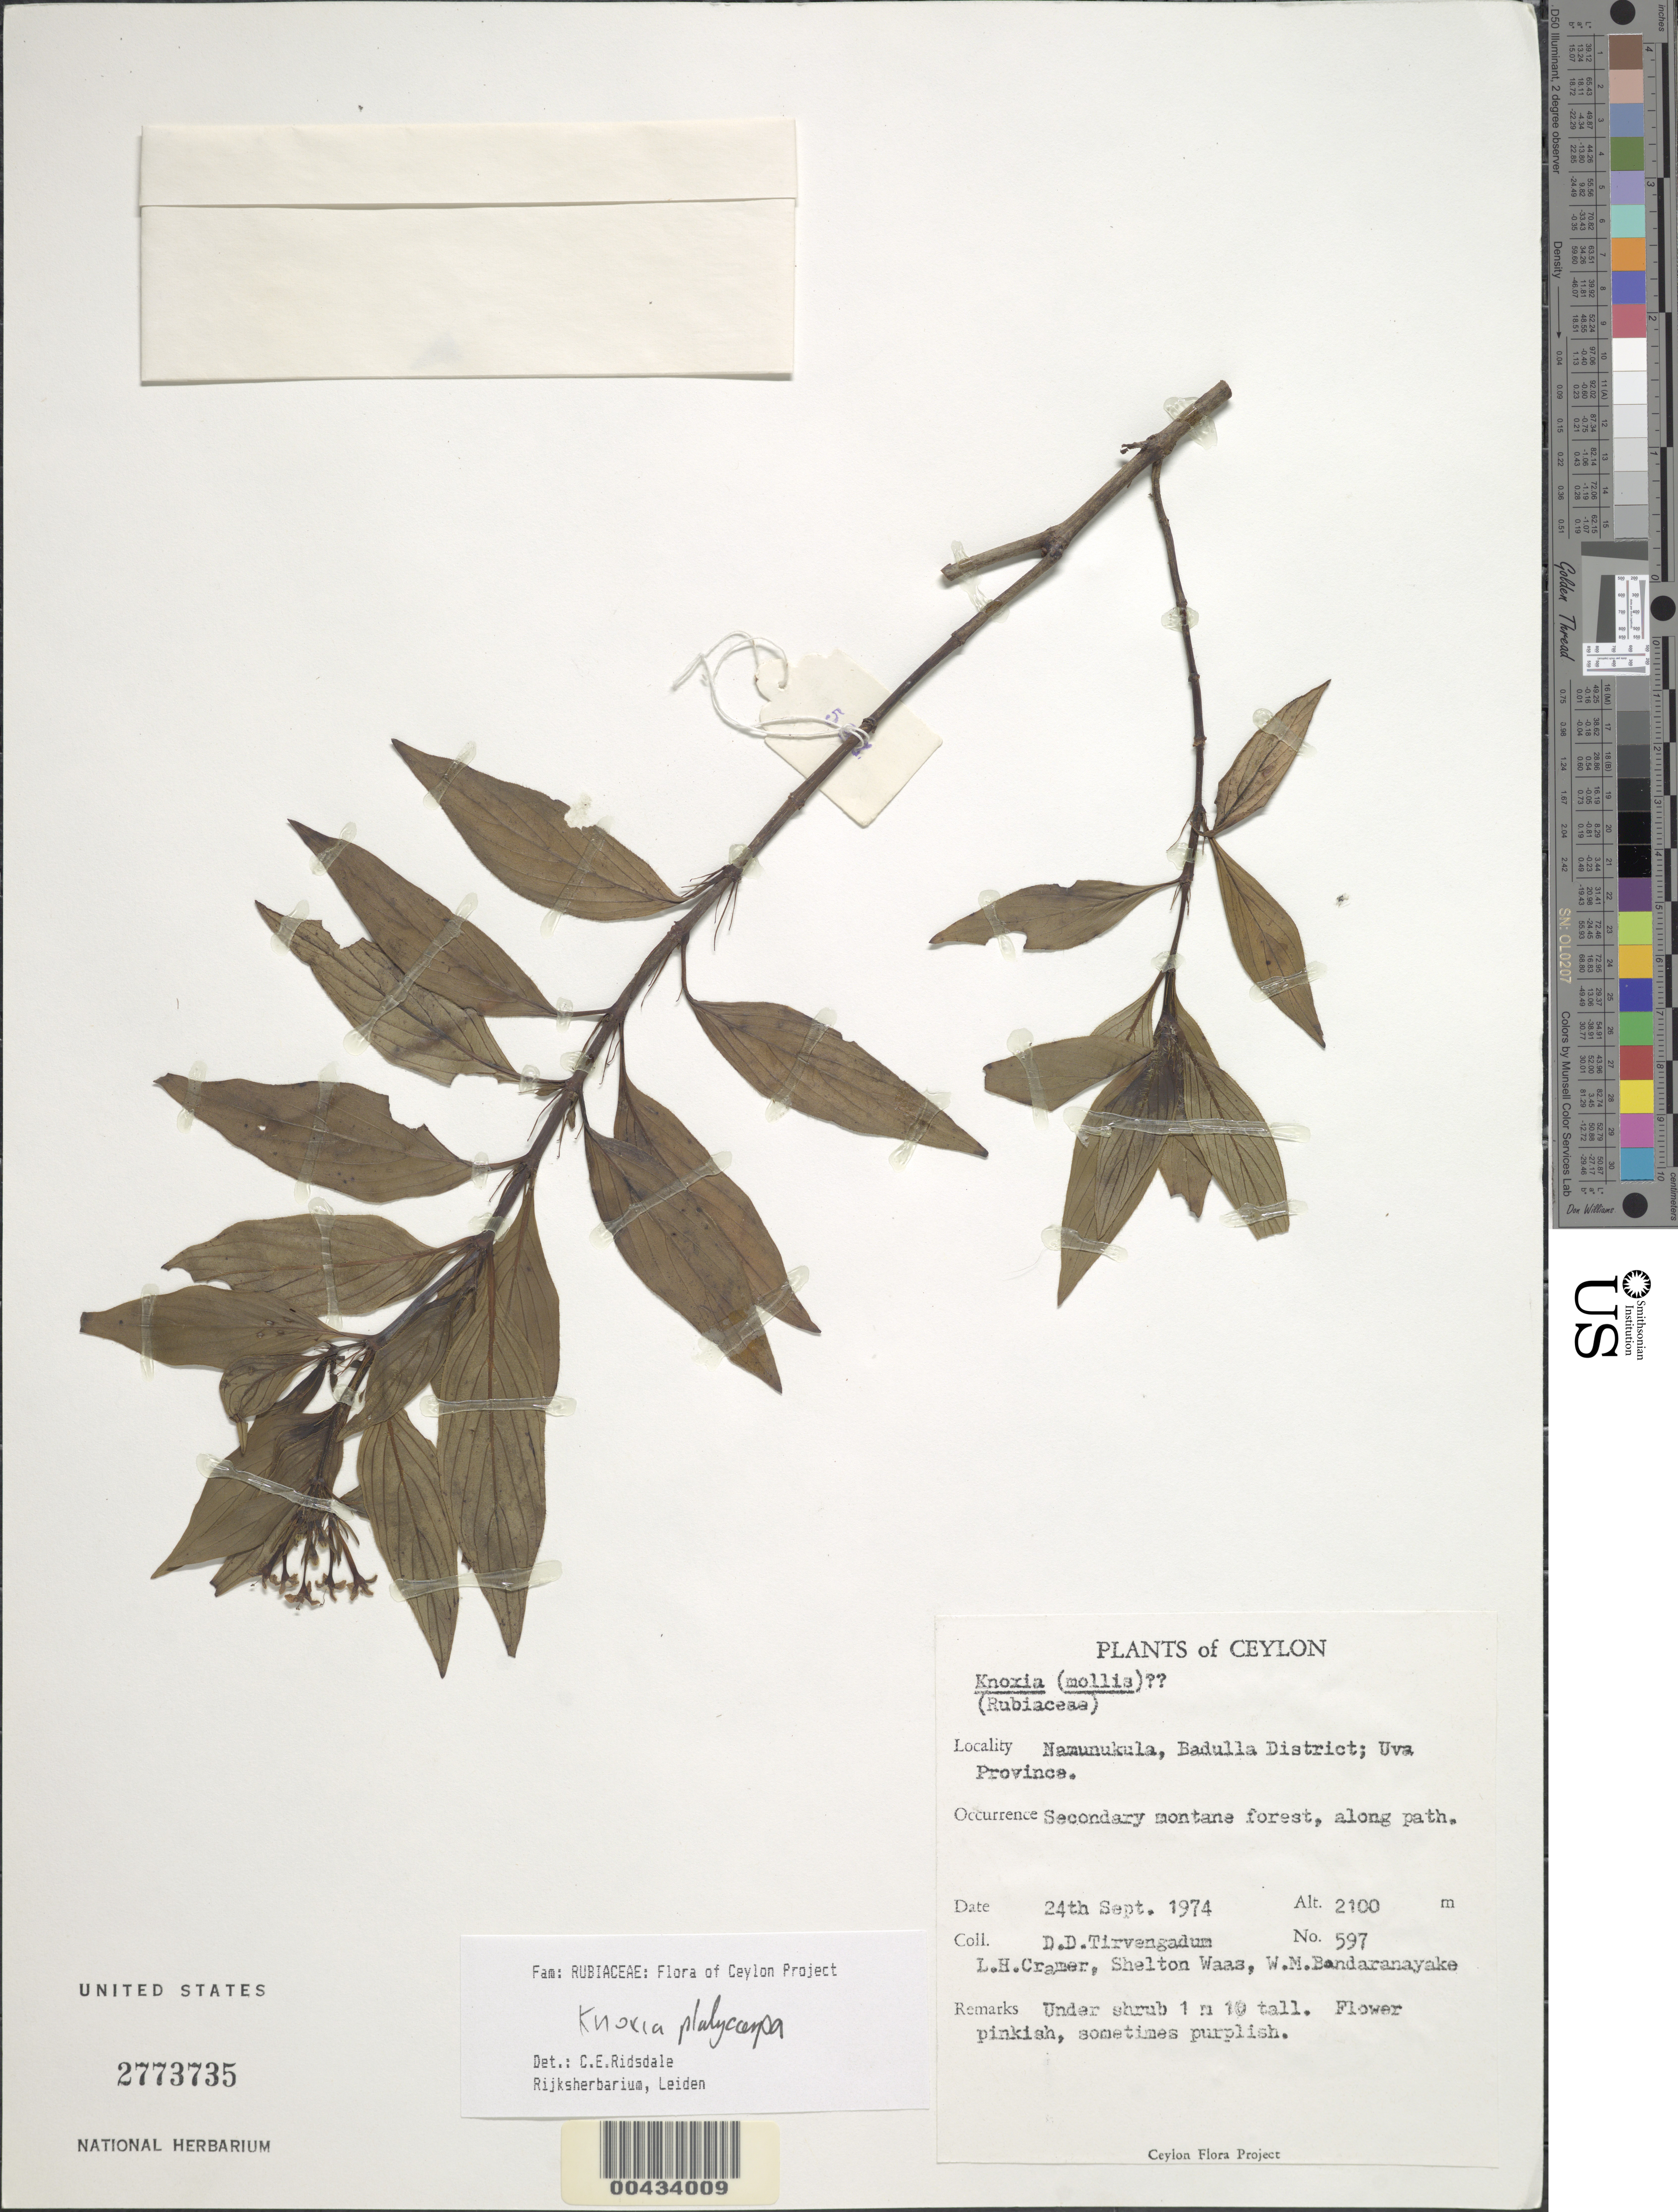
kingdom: Plantae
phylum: Tracheophyta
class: Magnoliopsida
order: Gentianales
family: Rubiaceae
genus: Knoxia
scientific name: Knoxia platycarpa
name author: Arn.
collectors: D. Tirvengadum, L. H. Cramer, S. Waas & W. Bandaranayake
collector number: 597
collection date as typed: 24 Sep 1974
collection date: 1974-09-24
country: Sri Lanka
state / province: Uva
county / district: Badulla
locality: Namunukula Kanda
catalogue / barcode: US 2773735